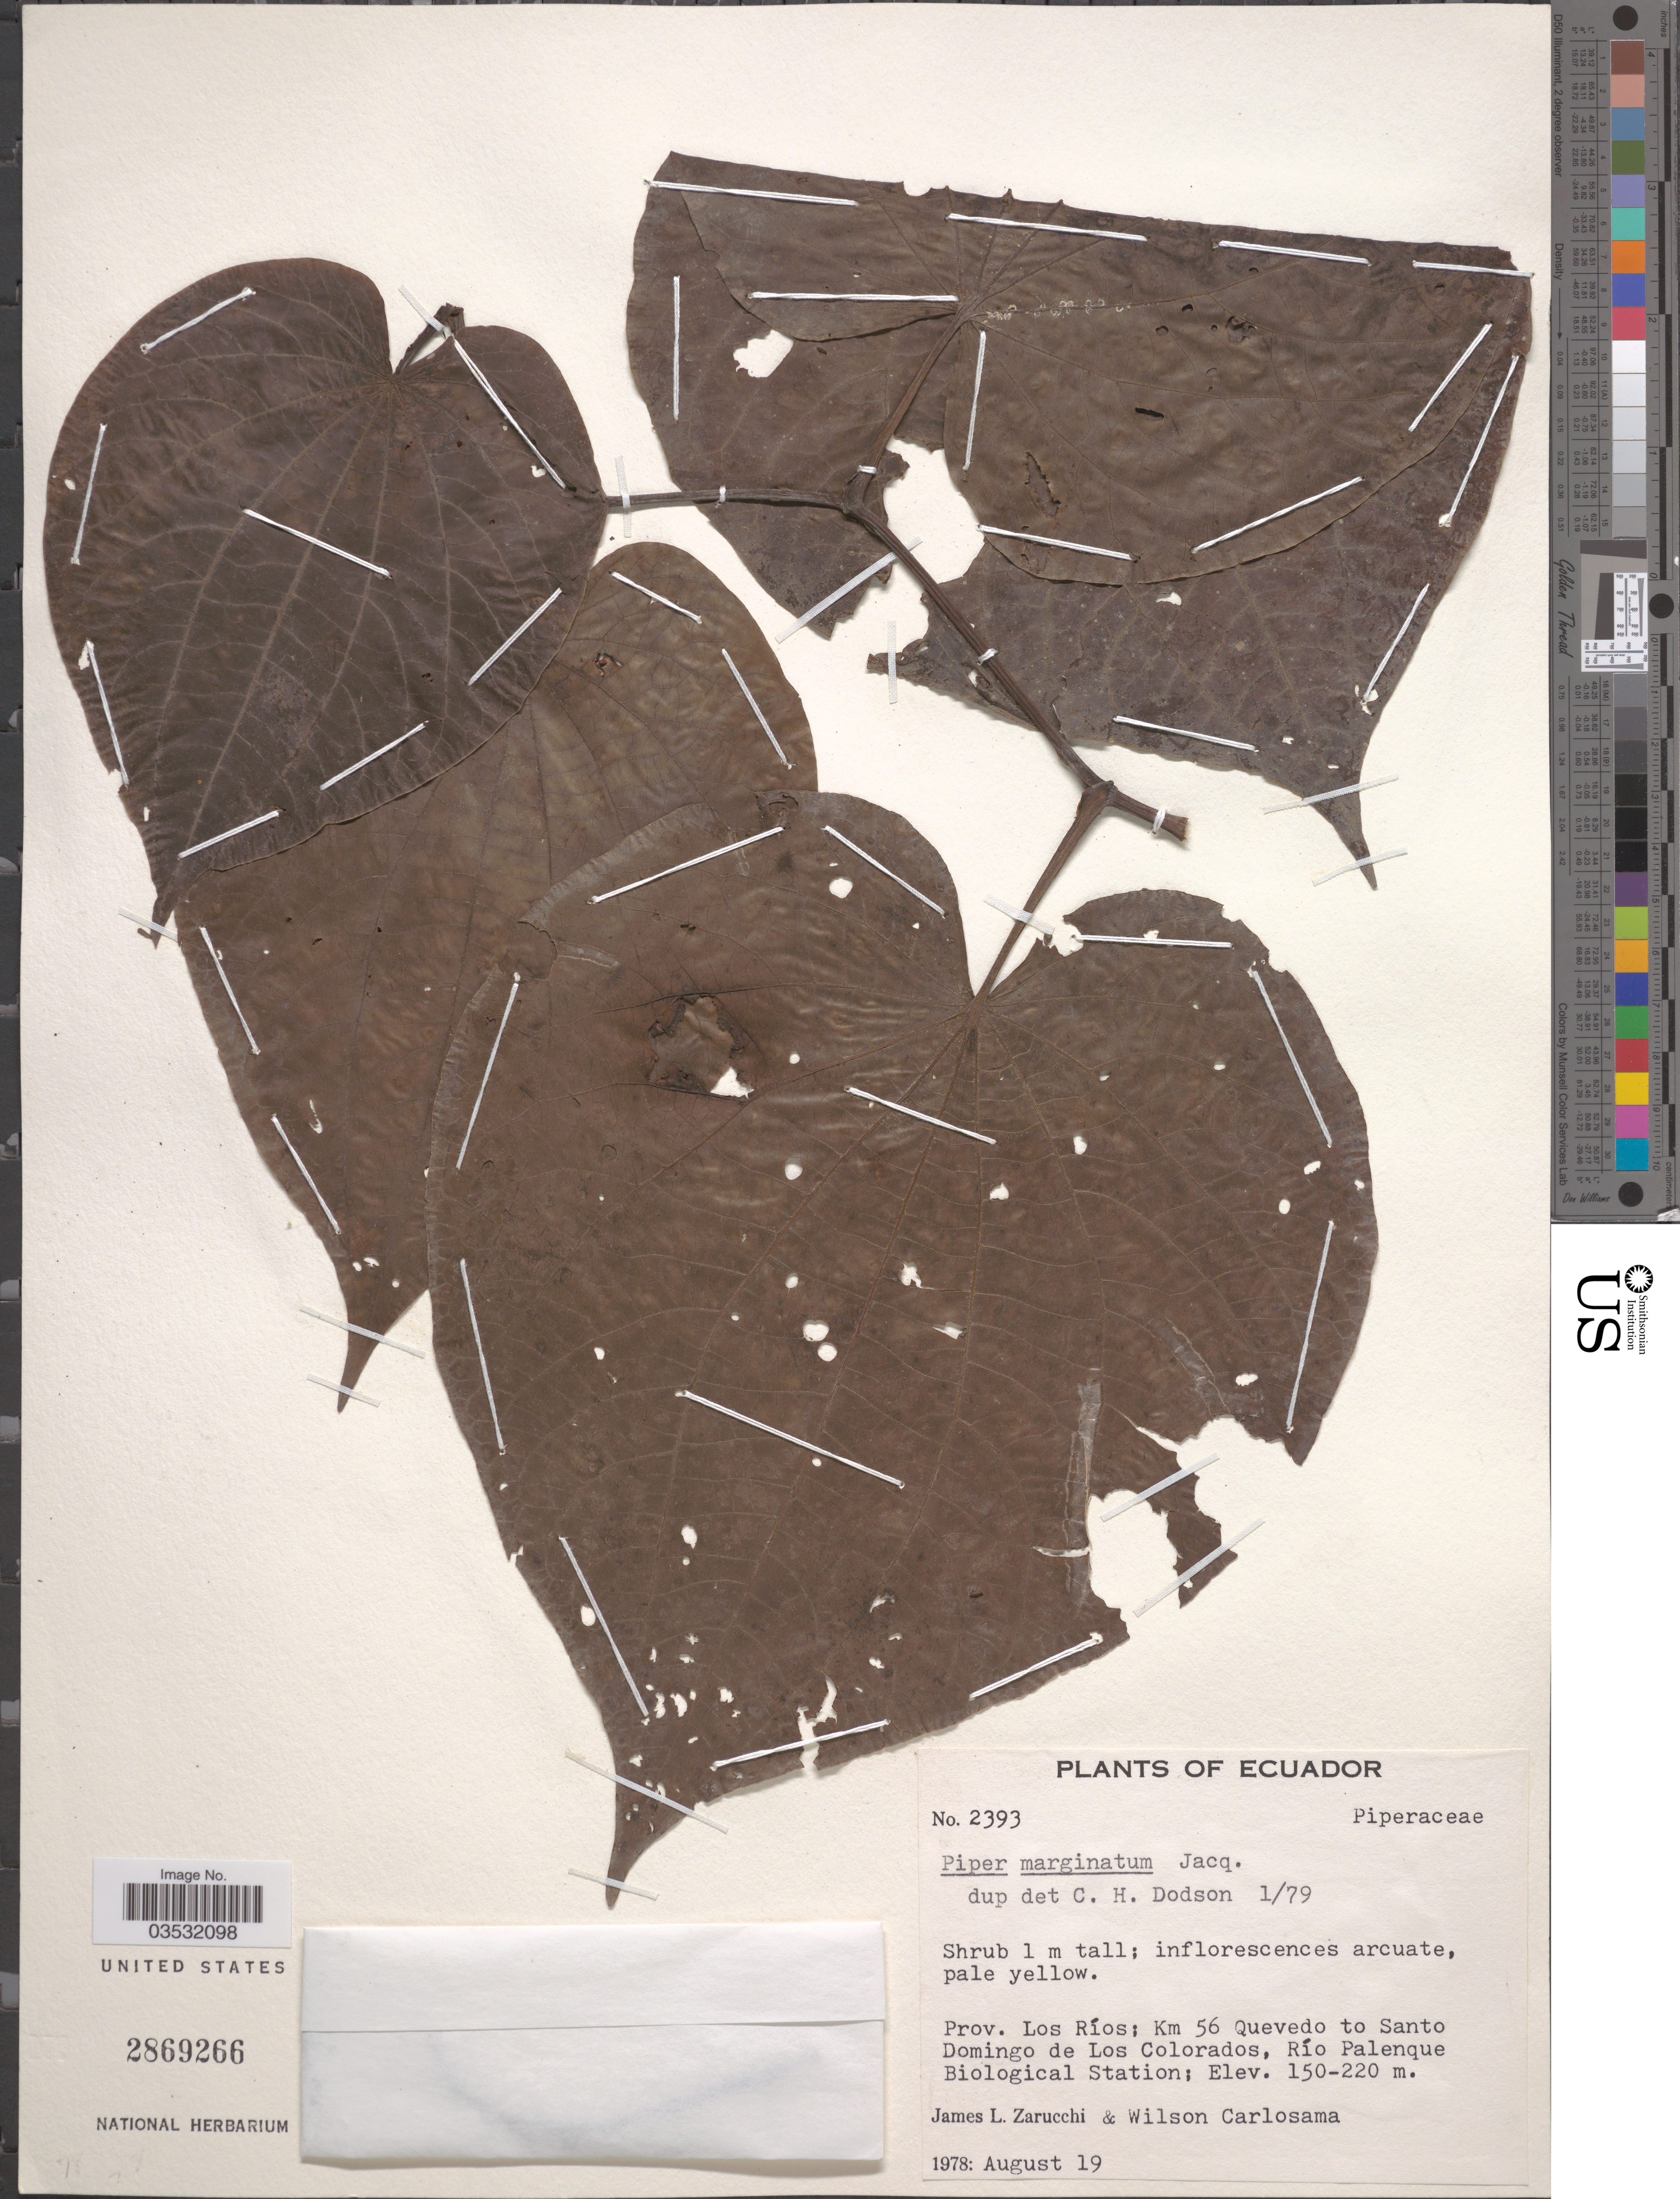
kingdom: Plantae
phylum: Tracheophyta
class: Magnoliopsida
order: Piperales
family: Piperaceae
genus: Piper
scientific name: Piper marginatum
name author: Jacq.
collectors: J. L. Zarucchi & W. Carlosama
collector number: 2393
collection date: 1978-08-19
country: Ecuador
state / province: Los Ríos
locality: Km 56 Quevedo to Santo Domingo de Los Colorados, Río Palenque Biological Station.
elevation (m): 120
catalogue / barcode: US 2869266